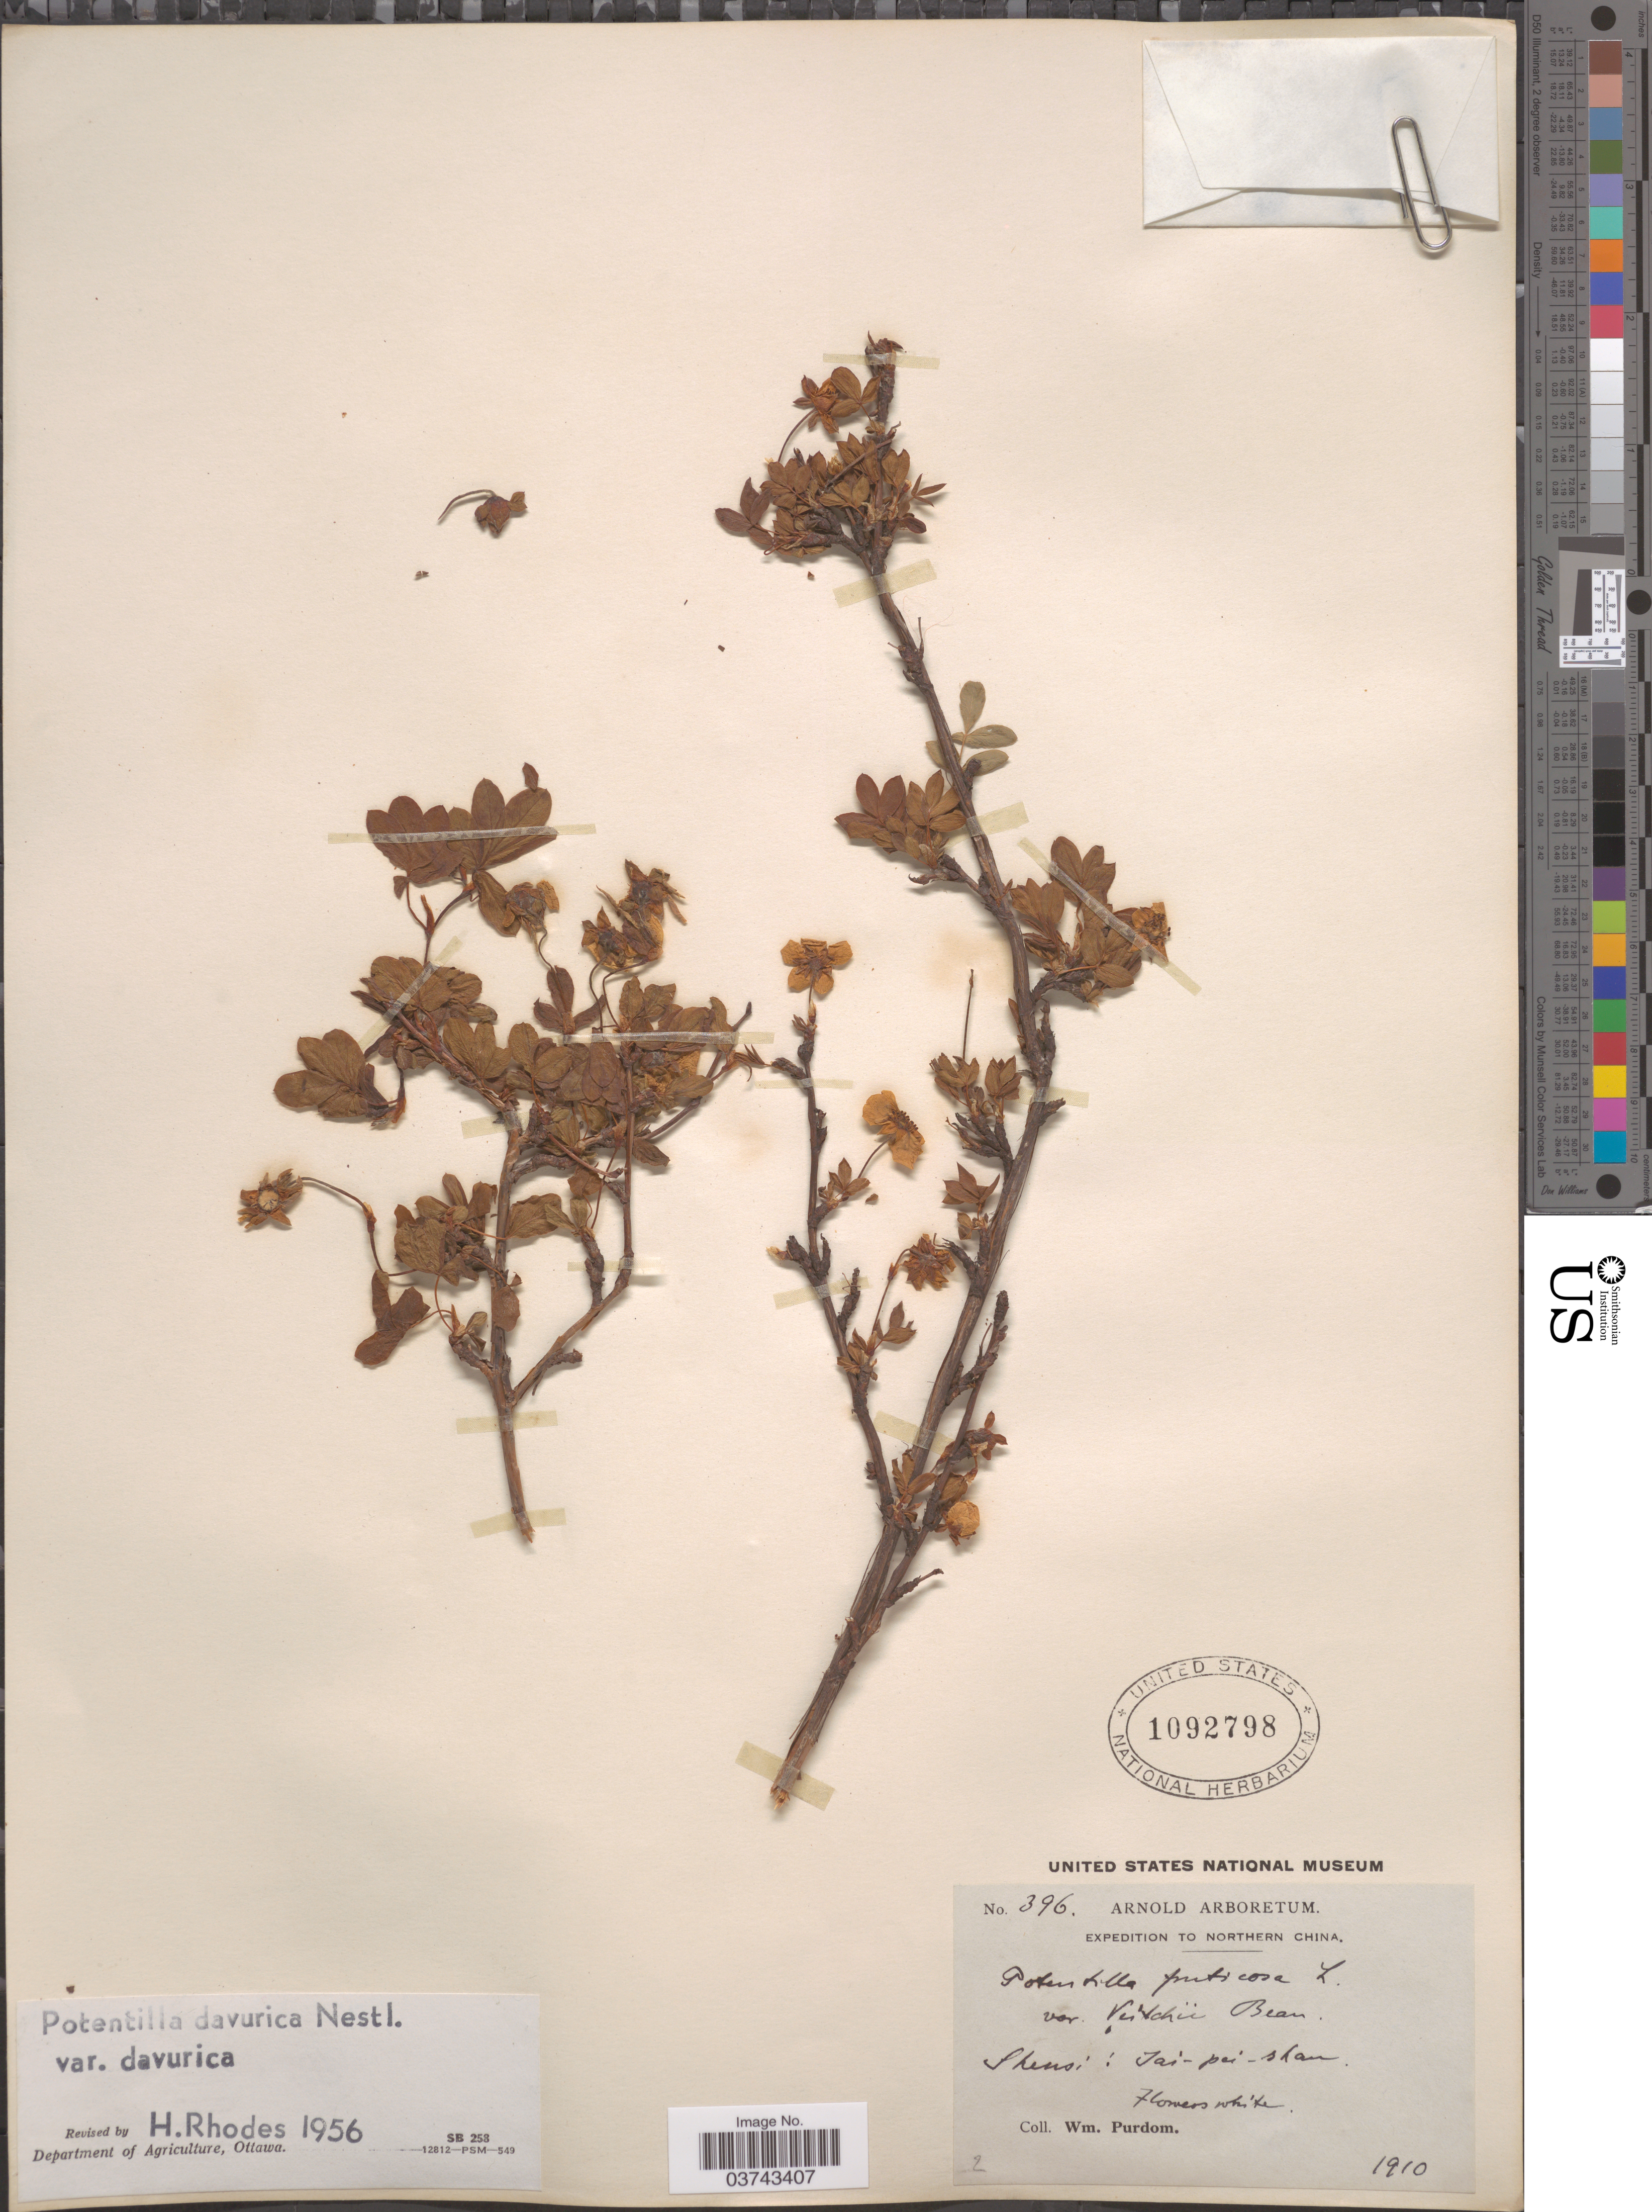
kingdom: Plantae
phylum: Tracheophyta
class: Magnoliopsida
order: Rosales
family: Rosaceae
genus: Dasiphora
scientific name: Dasiphora glabrata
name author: (Willd. ex Schltdl.) Soják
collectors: W. Purdom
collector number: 396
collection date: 1910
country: China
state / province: Shaanxi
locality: Northern China. Shensi: Tai-pei-shan.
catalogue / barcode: US 1092798